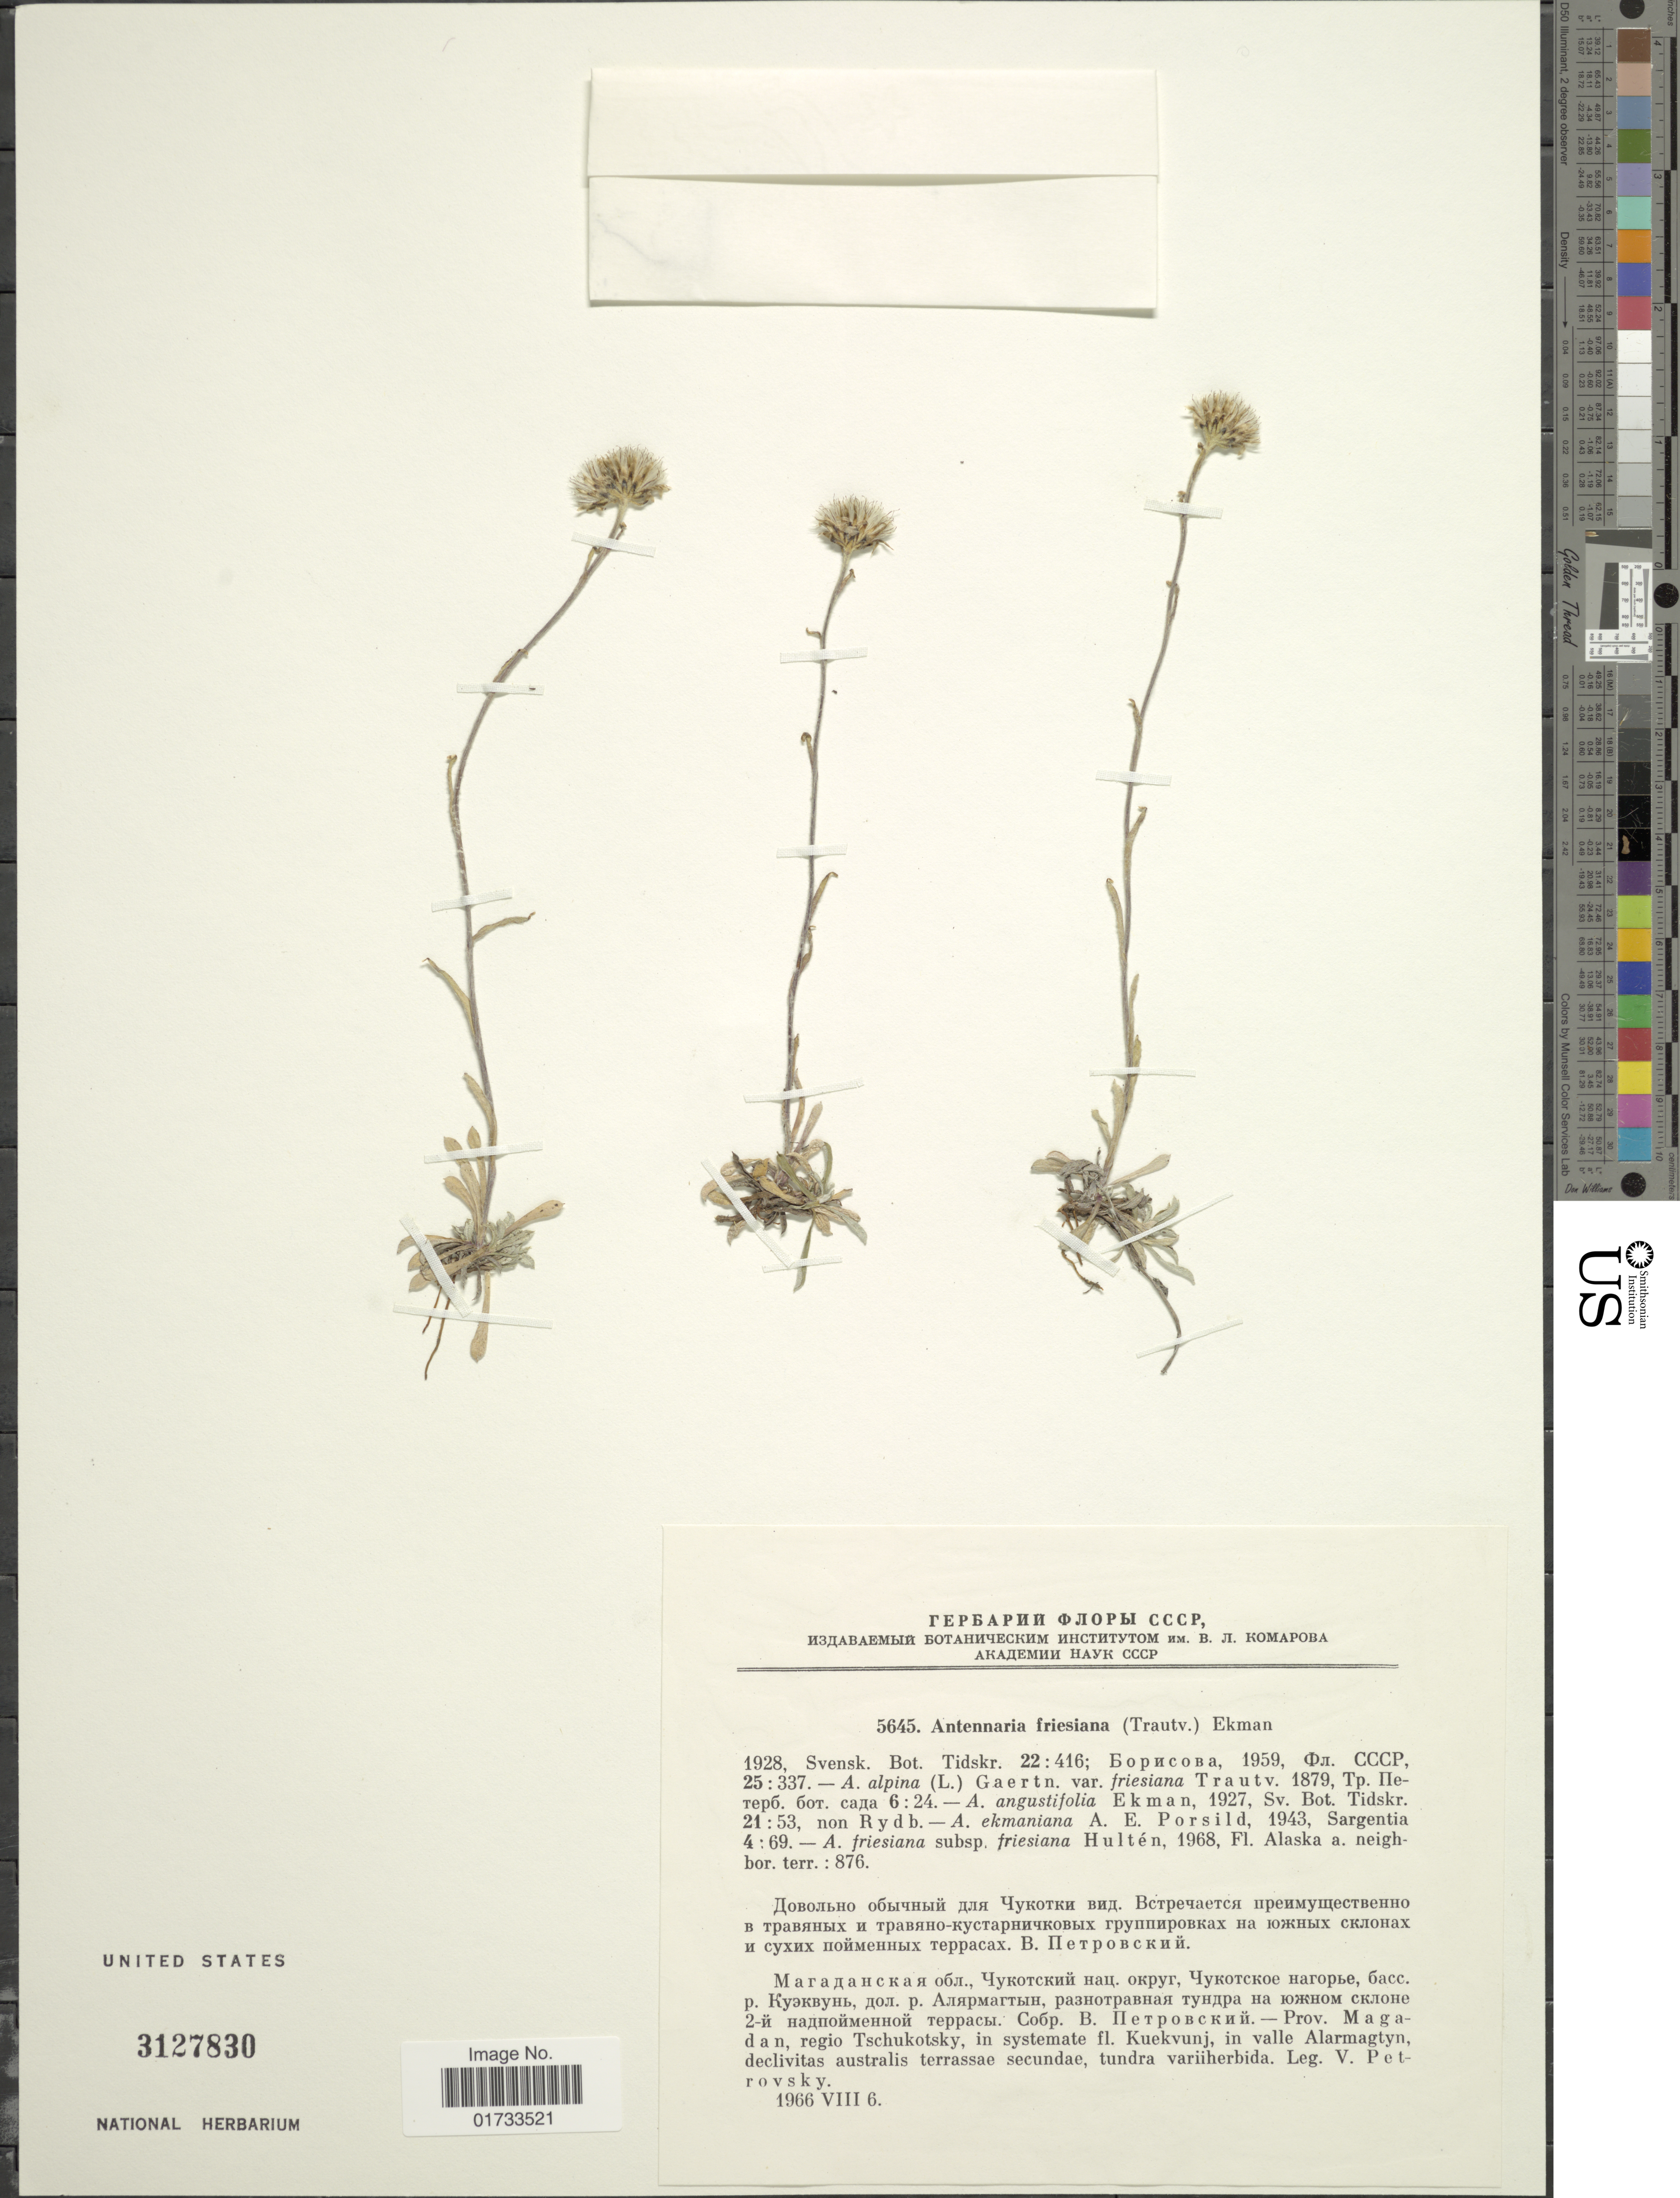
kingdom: Plantae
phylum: Tracheophyta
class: Magnoliopsida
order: Asterales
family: Asteraceae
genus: Antennaria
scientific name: Antennaria friesiana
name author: (Trautv.) E. Ekman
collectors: V. Petrovsky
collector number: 5645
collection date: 1966-08-06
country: Russian Federation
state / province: Magadan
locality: Regio Tsukotsky, in systemate fl. Kuekvunj, in valle Alarmagtyn, declivitas australis terrassae secundae, tundra variiherbida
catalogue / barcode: US 3127830